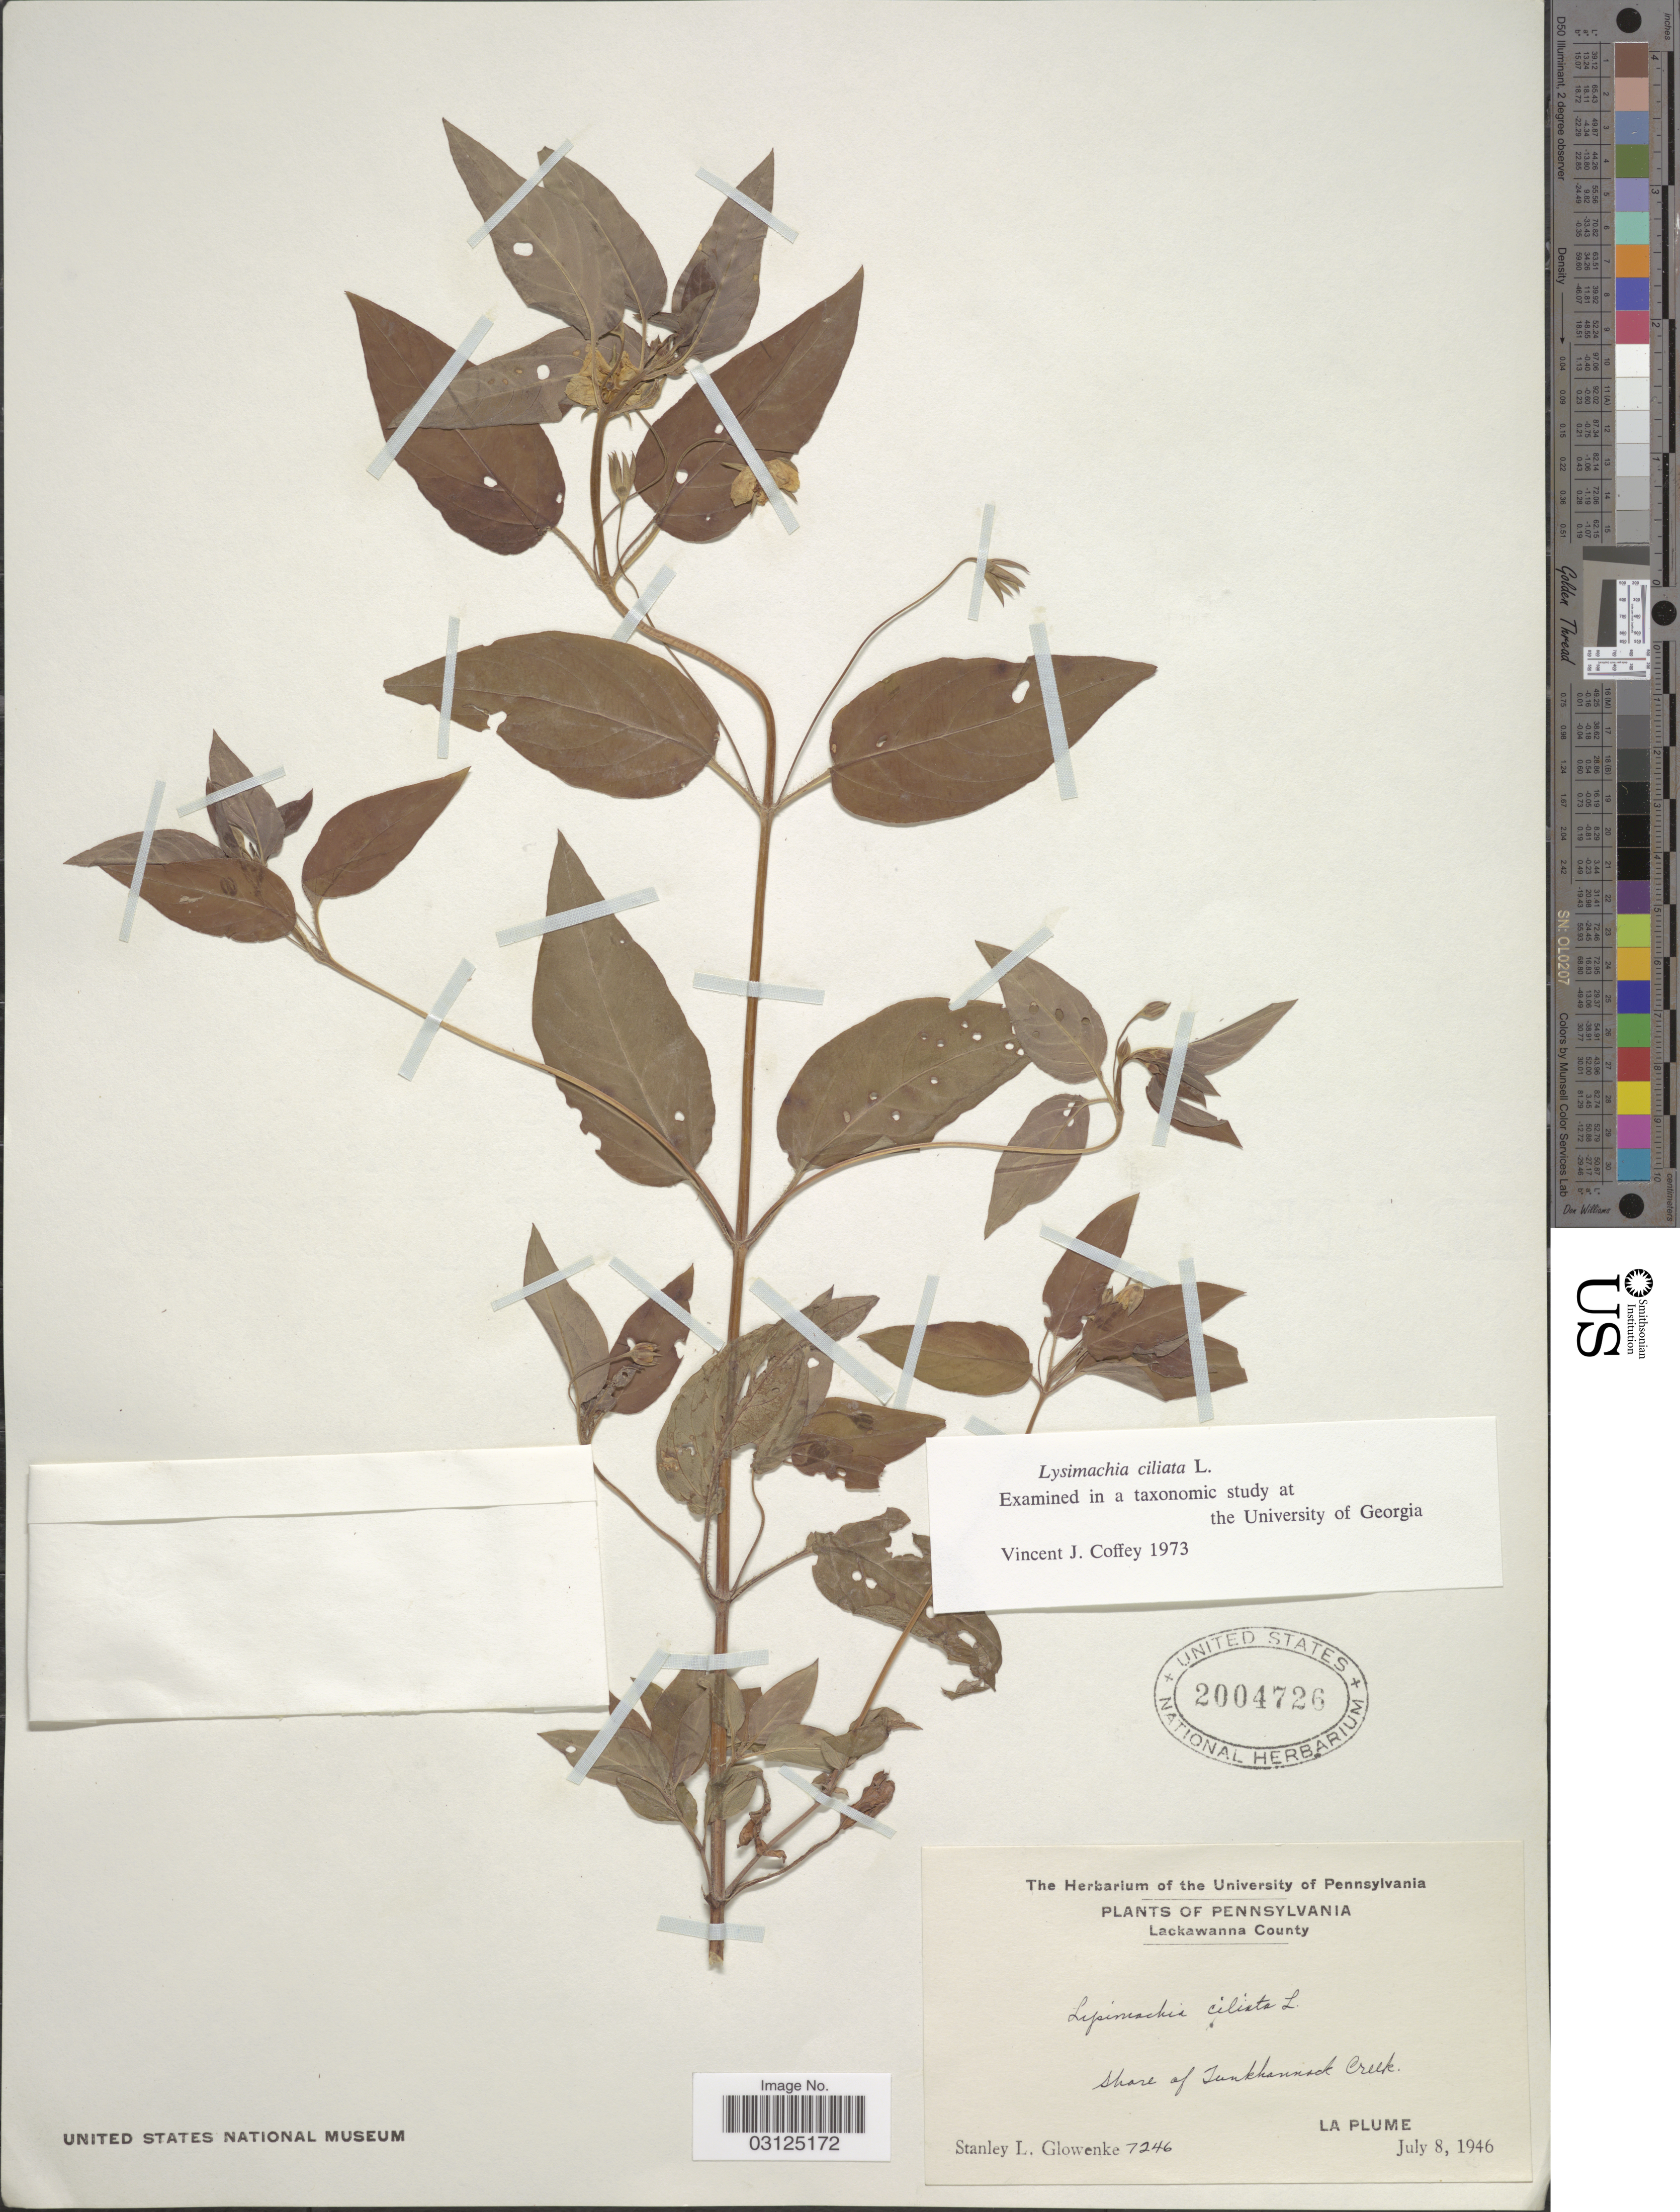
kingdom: Plantae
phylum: Tracheophyta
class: Magnoliopsida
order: Ericales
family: Primulaceae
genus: Lysimachia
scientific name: Lysimachia ciliata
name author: L.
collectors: S. Glowenke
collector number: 7246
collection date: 1946-07-08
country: United States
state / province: Pennsylvania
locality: Lackawanna County. Shore of Tunkhannock Creek, La Plume.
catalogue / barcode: US 2004726